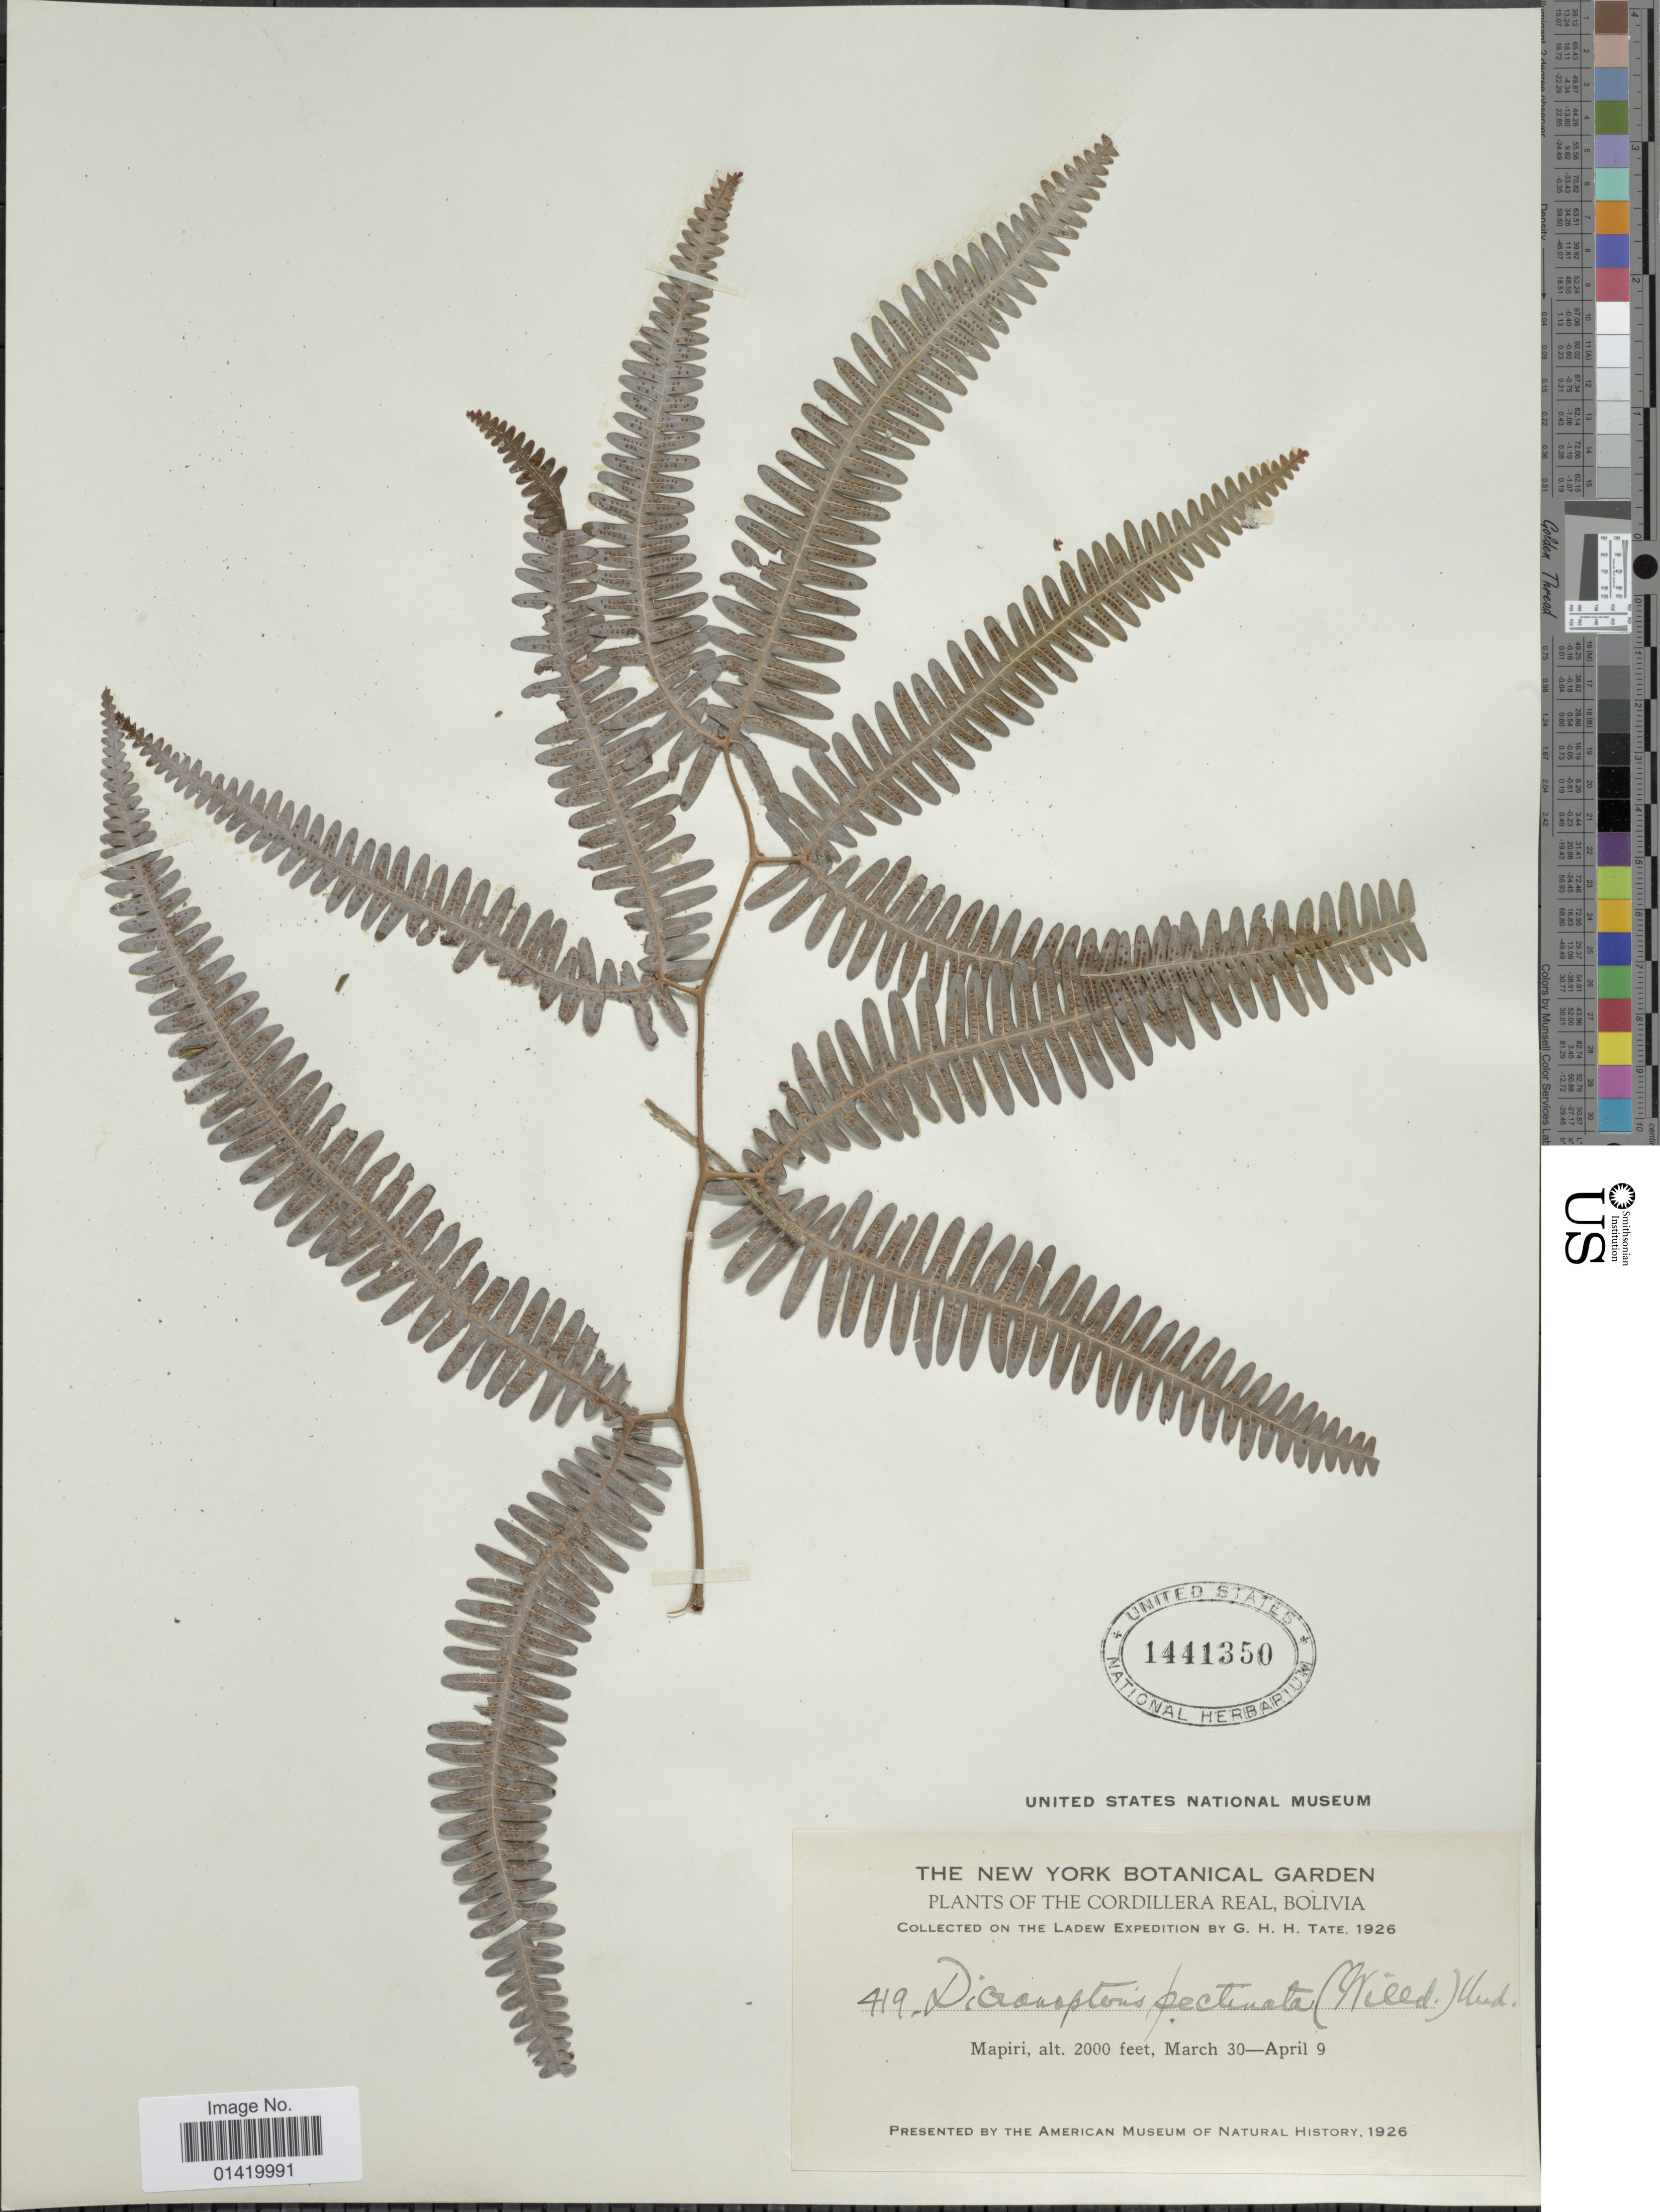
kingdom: Plantae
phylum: Tracheophyta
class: Polypodiopsida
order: Gleicheniales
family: Gleicheniaceae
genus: Gleichenella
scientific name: Gleichenella pectinata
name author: (Willd.) Ching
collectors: G. H. H.Tate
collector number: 419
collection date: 1926-03-30/1926-04-09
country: Bolivia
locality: The Cordillera Real, Mapiri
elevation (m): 610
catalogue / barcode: US 1441350